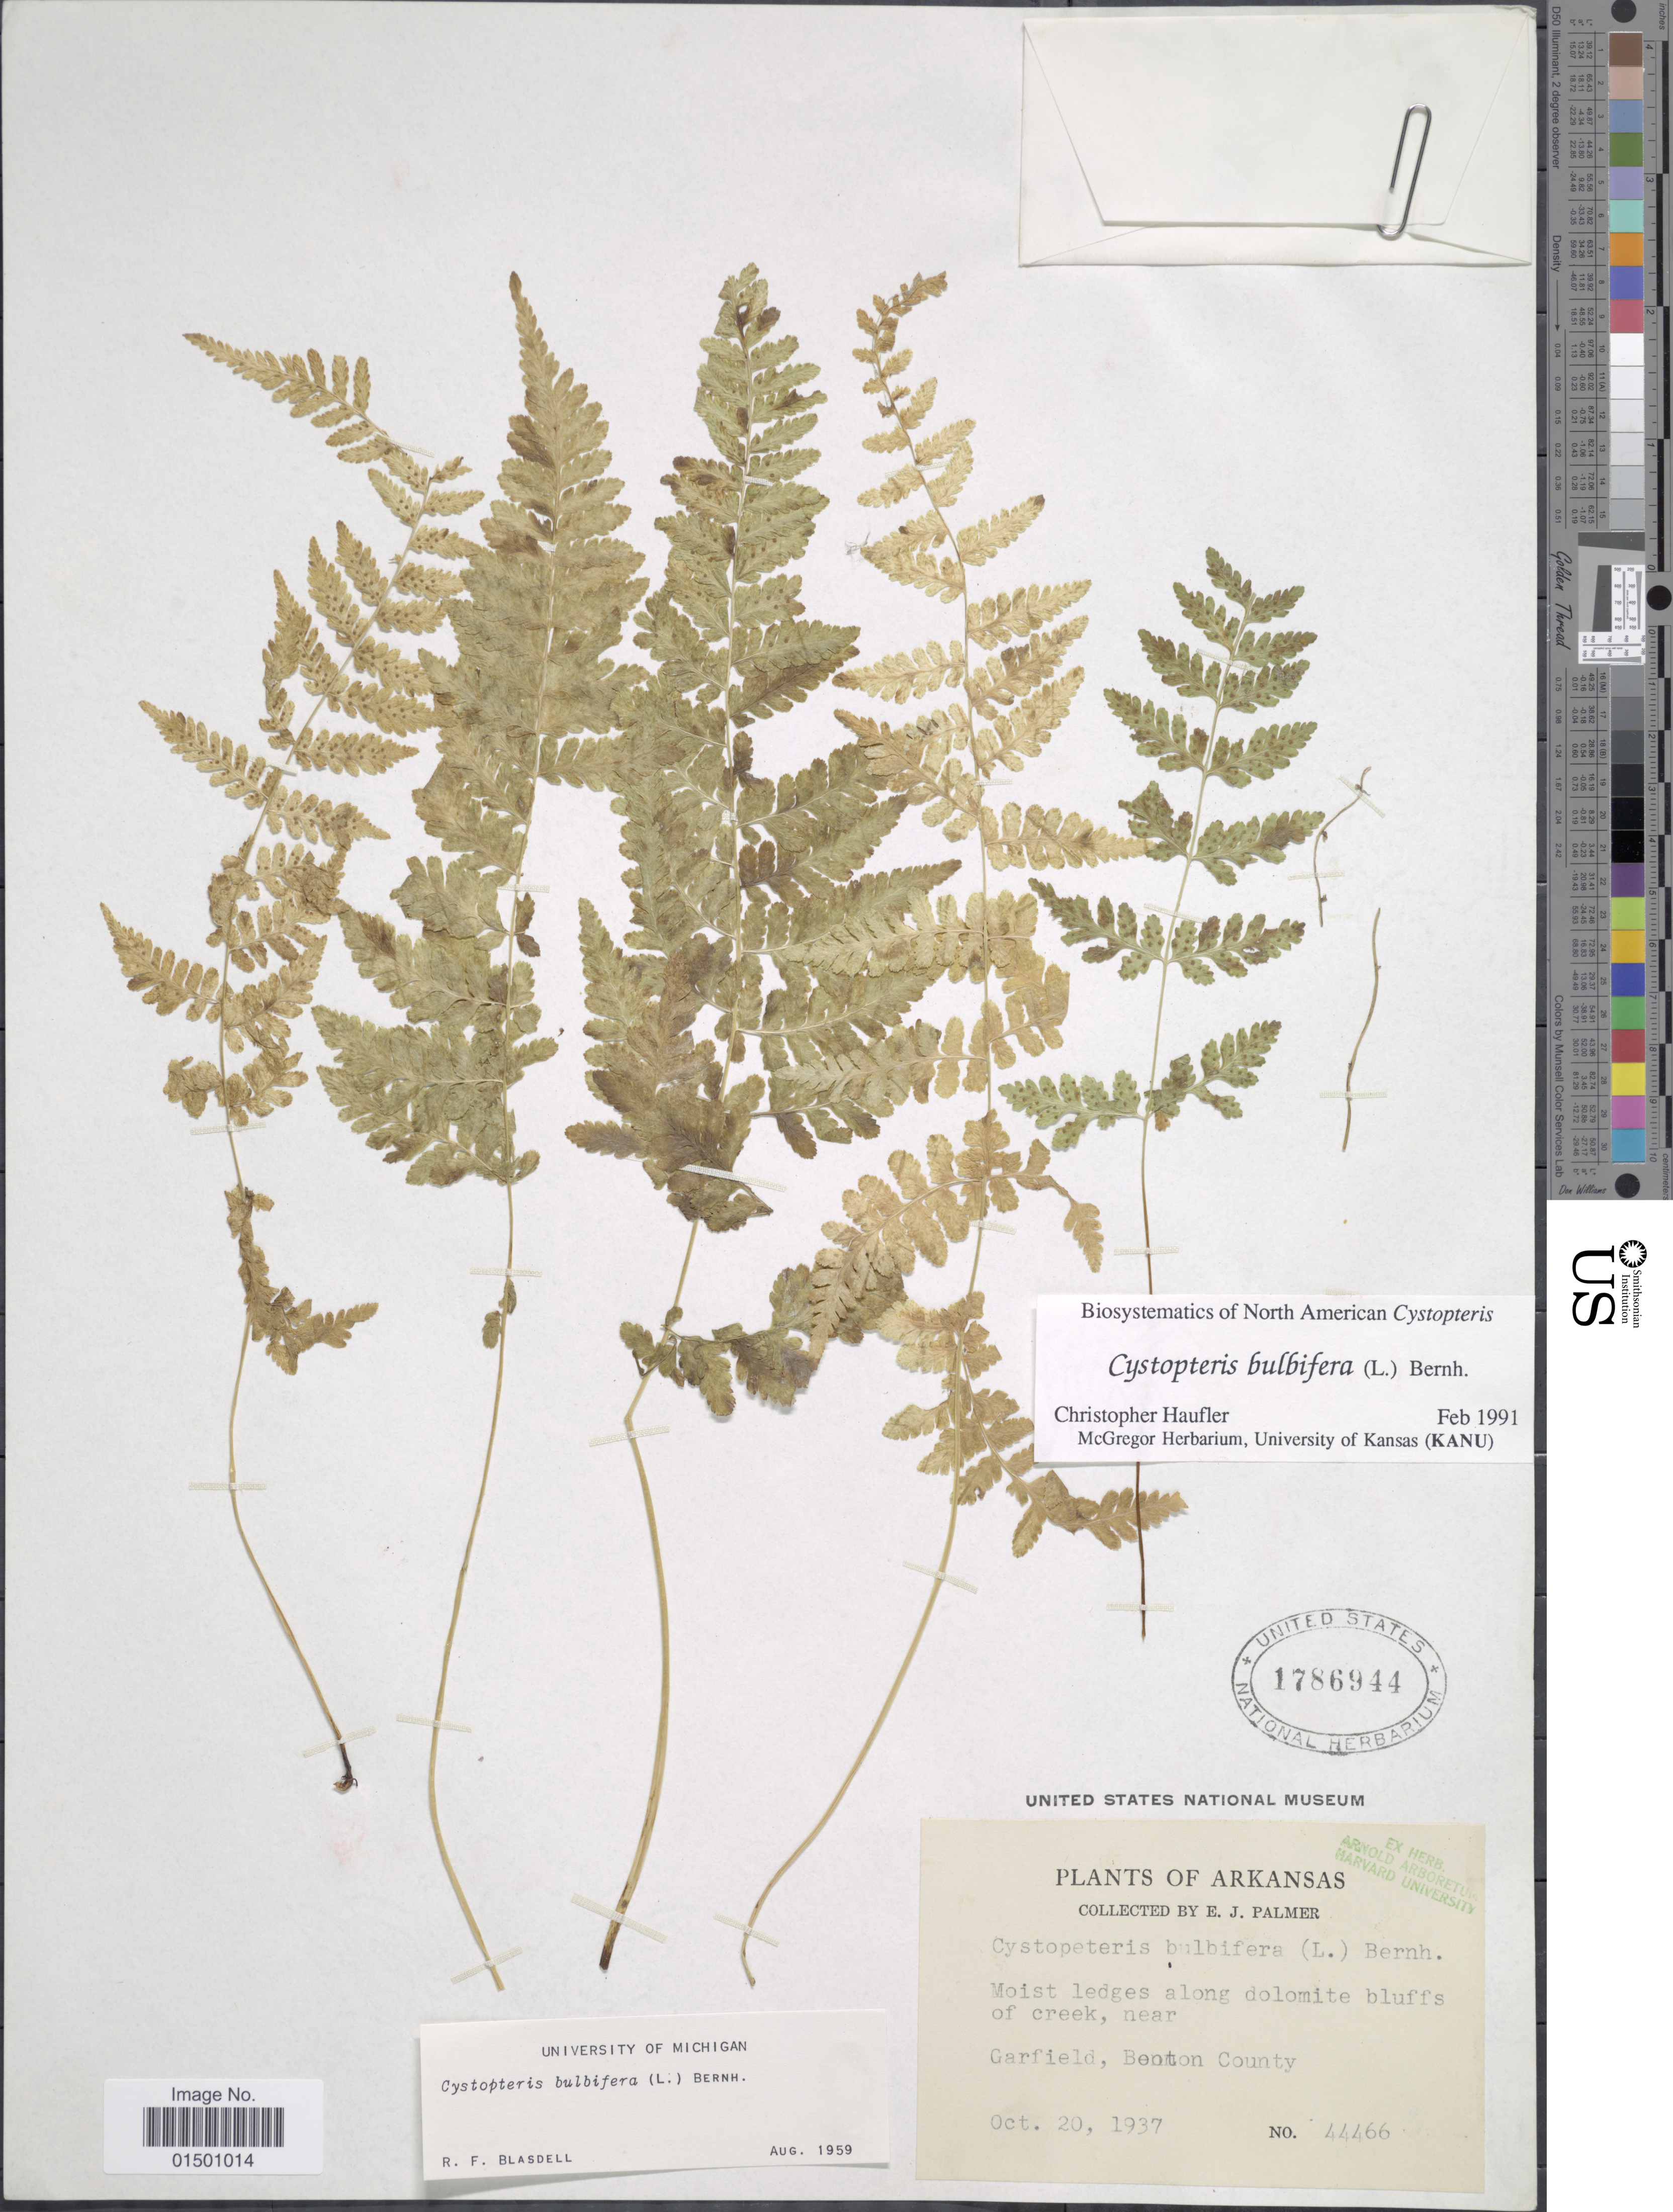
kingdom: Plantae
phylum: Tracheophyta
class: Polypodiopsida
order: Polypodiales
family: Cystopteridaceae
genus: Cystopteris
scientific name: Cystopteris bulbifera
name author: (L.) Bernh.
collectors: E. J. Palmer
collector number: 44466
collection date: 1937-10-20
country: United States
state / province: Arkansas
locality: Near Garfield, Benton County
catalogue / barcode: US 1786944